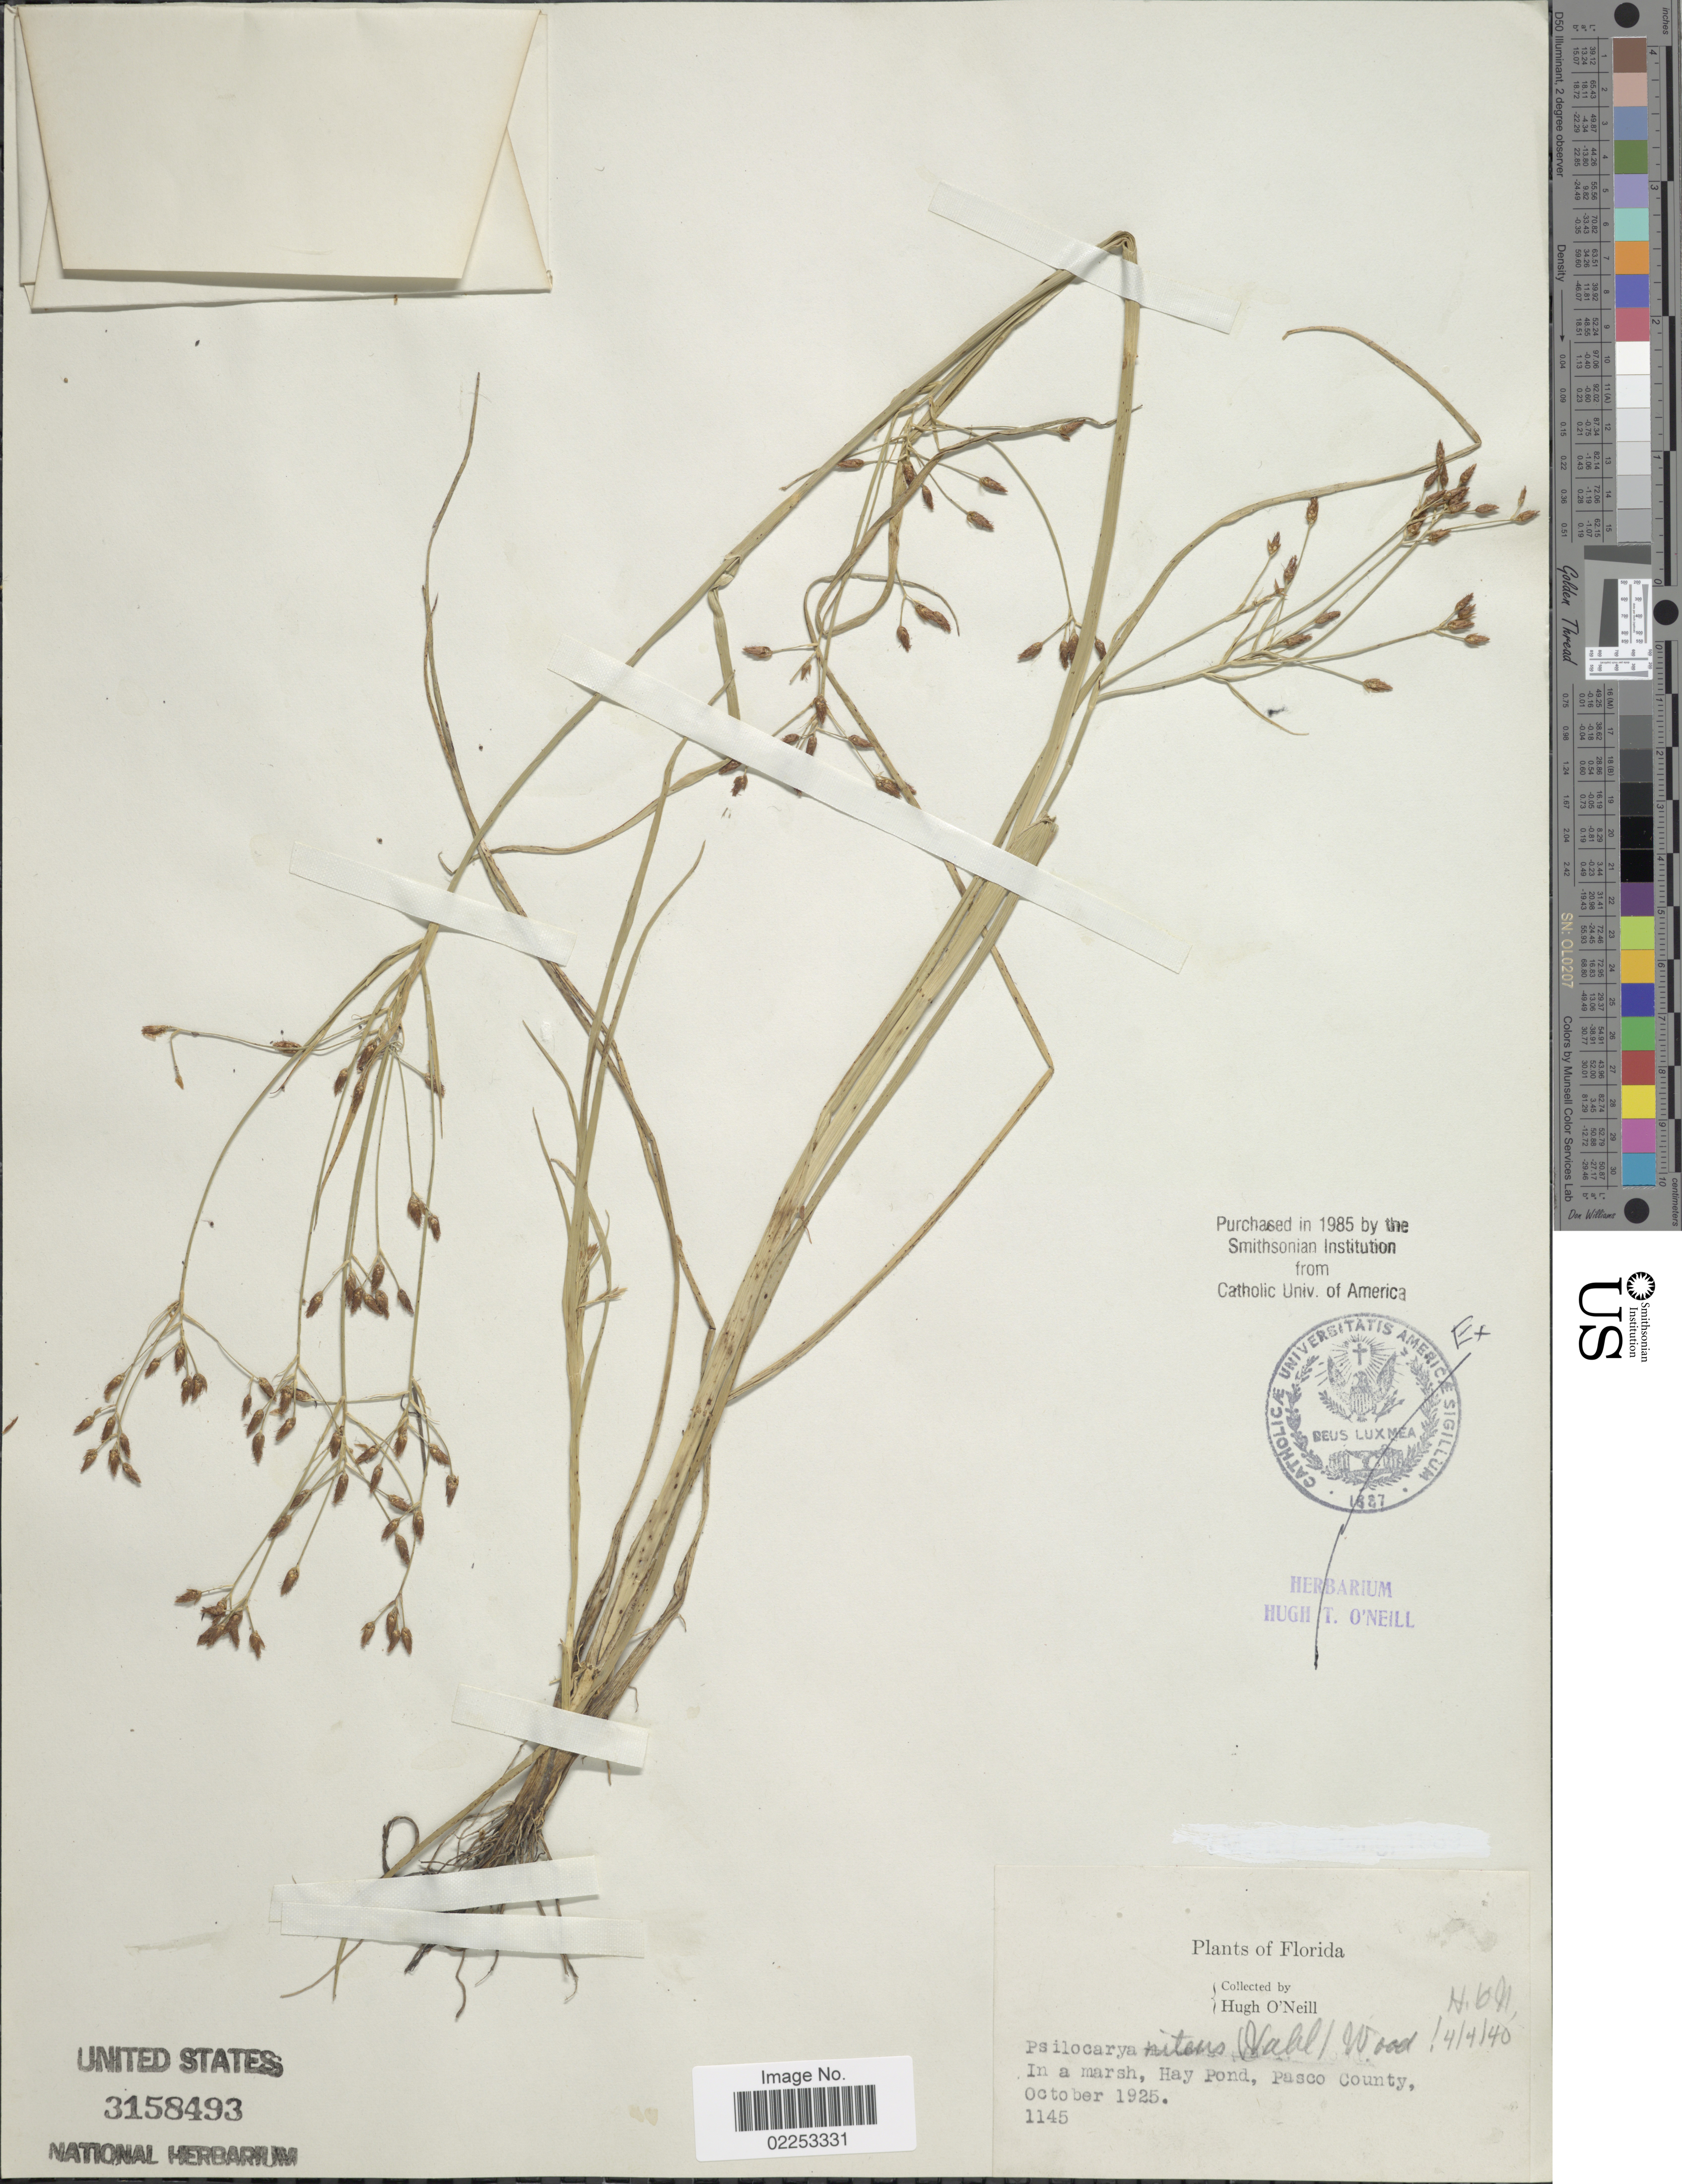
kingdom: Plantae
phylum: Tracheophyta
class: Liliopsida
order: Poales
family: Cyperaceae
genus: Rhynchospora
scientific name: Rhynchospora scirpoides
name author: (Torr.) Griseb.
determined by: Strong, Mark T., (BOT), Smithsonian Institution - National Museum of Natural History (UNITED STATES)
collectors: H. O'Neill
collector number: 1145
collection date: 1925-10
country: United States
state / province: Florida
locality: In a marsh, Hay Pond, Pasco County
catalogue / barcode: US 3158493